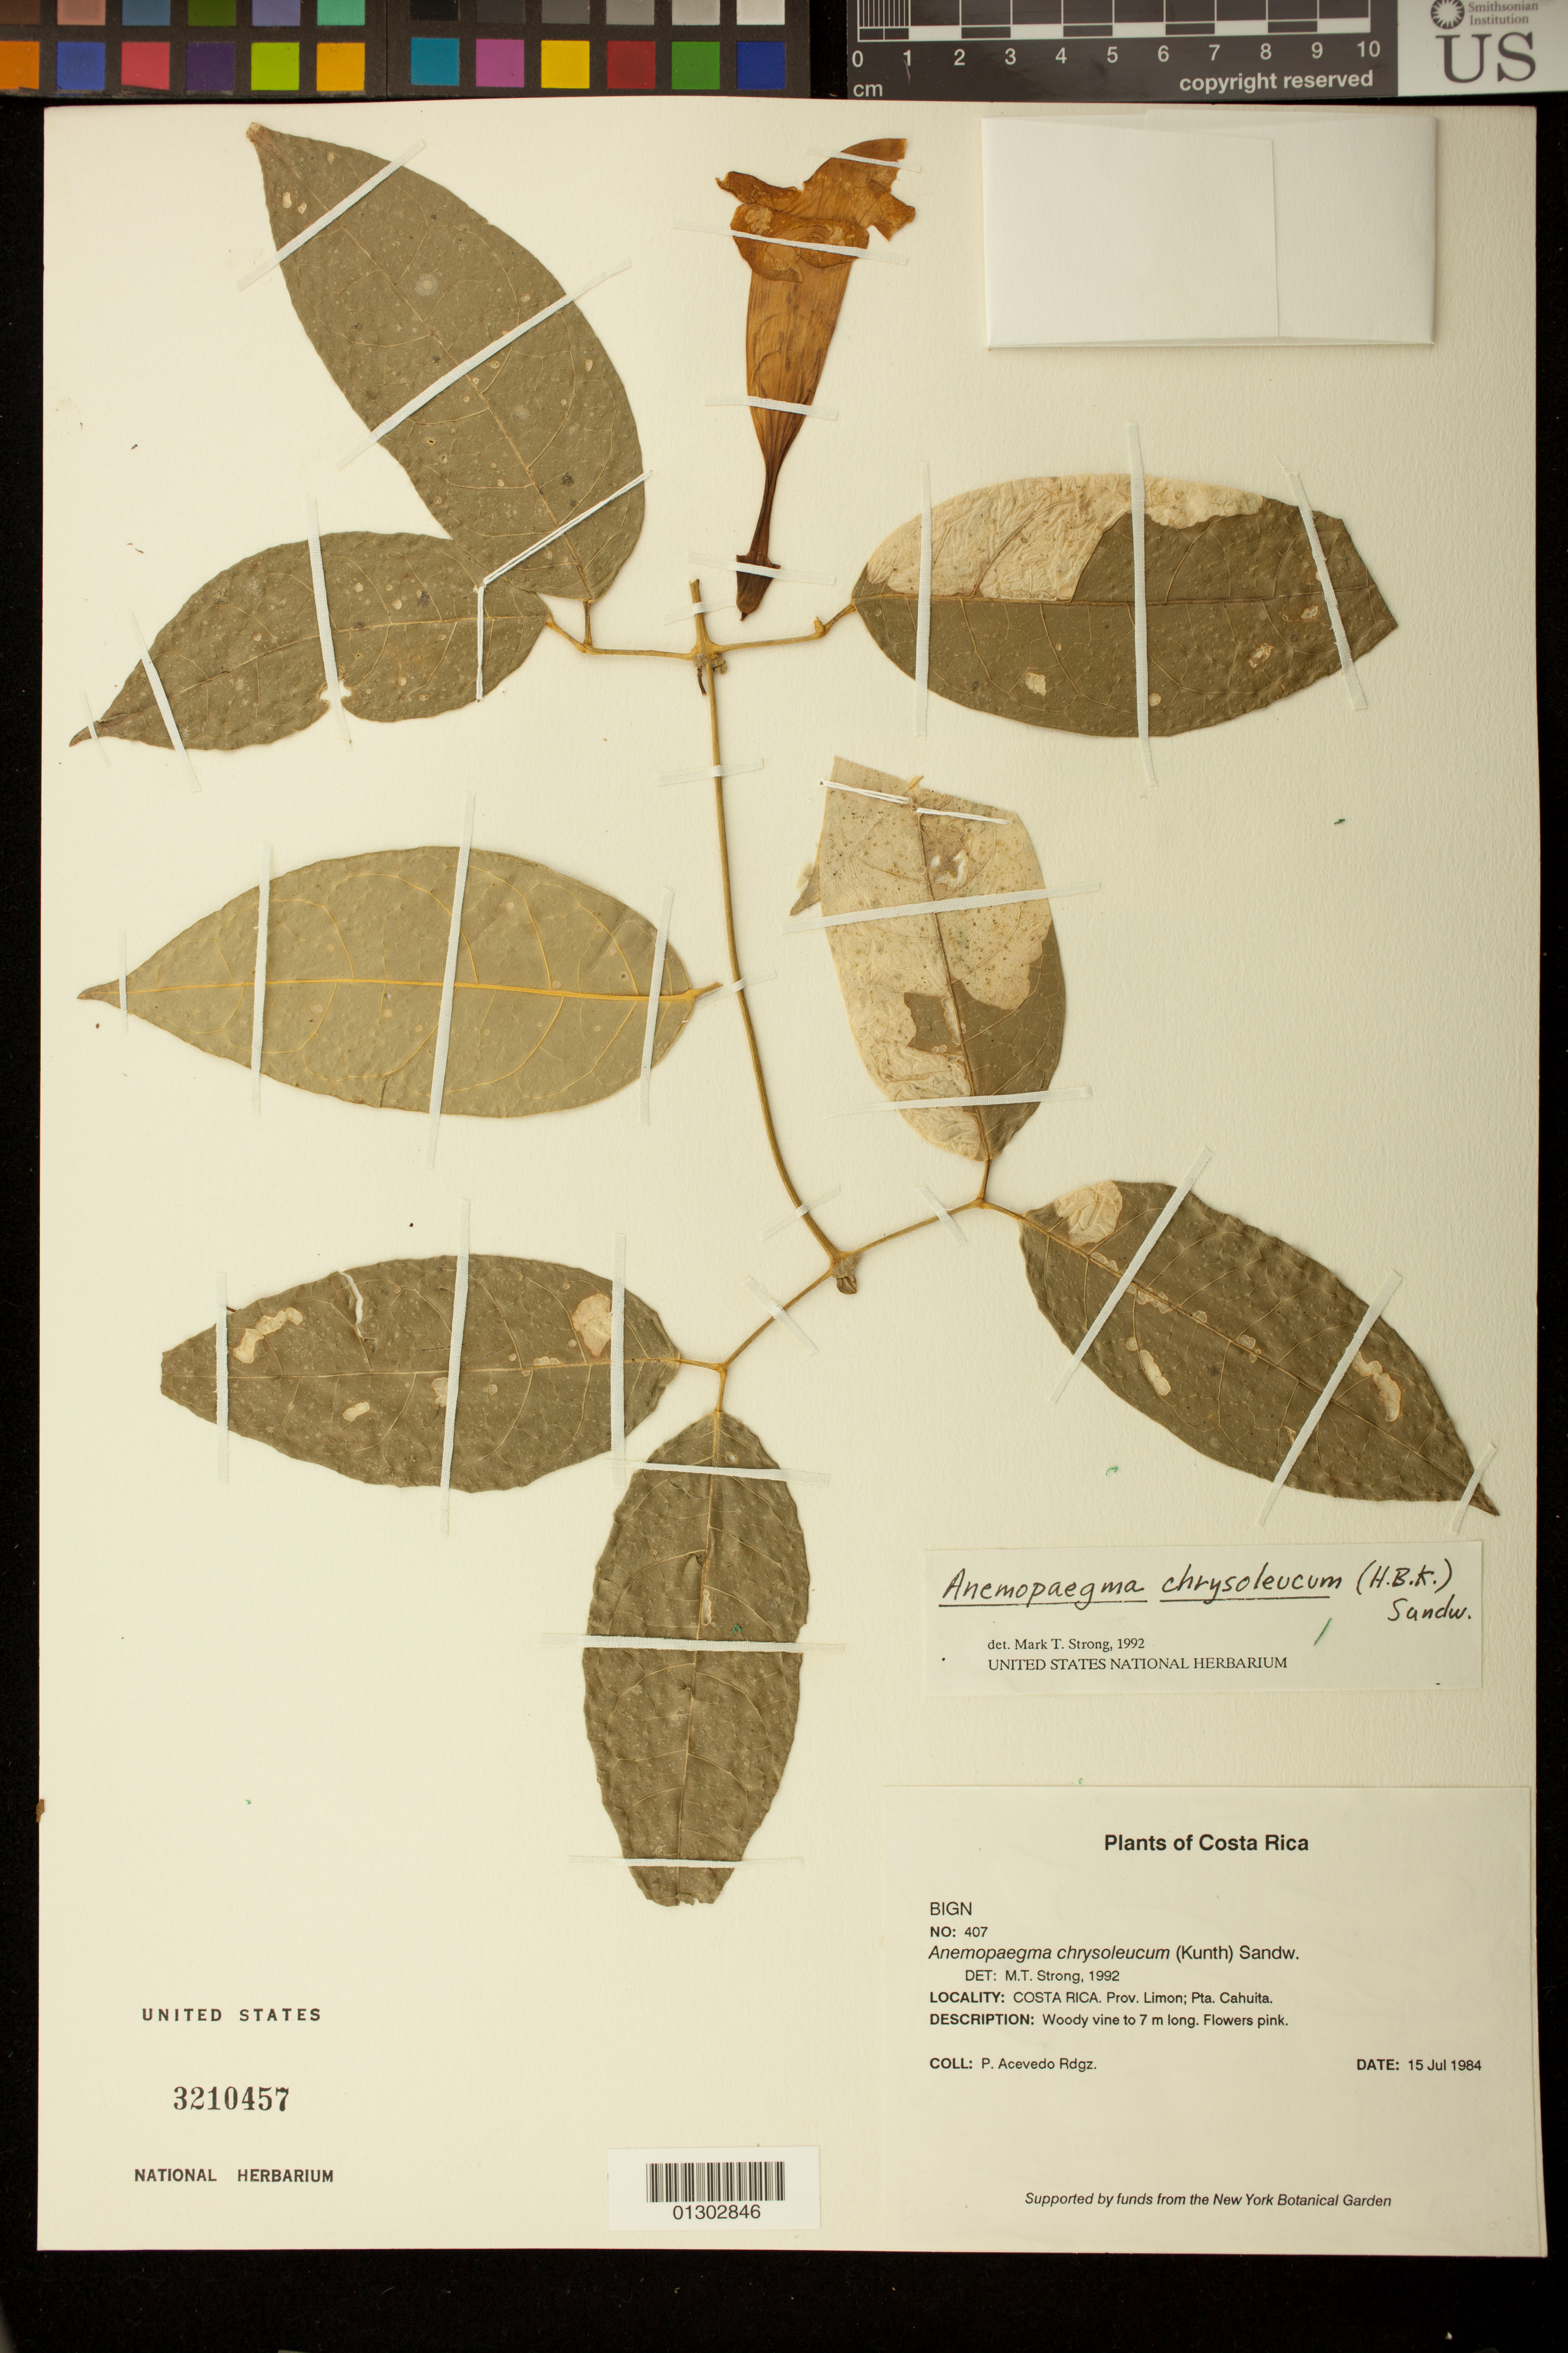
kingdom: Plantae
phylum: Tracheophyta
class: Magnoliopsida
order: Lamiales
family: Bignoniaceae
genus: Anemopaegma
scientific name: Anemopaegma chrysoleucum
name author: (Kunth) Sandwith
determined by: Strong, M. T., (US), Smithsonian Institution - National Museum of Natural History (UNITED STATES)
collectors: P. Acevedo-Rodr.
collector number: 407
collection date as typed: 15 Jul 1984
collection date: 1984-07-15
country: Costa Rica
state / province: Limon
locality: Prov. Limon; Cahuita, Pta. Cahuita.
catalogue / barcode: US 3210457